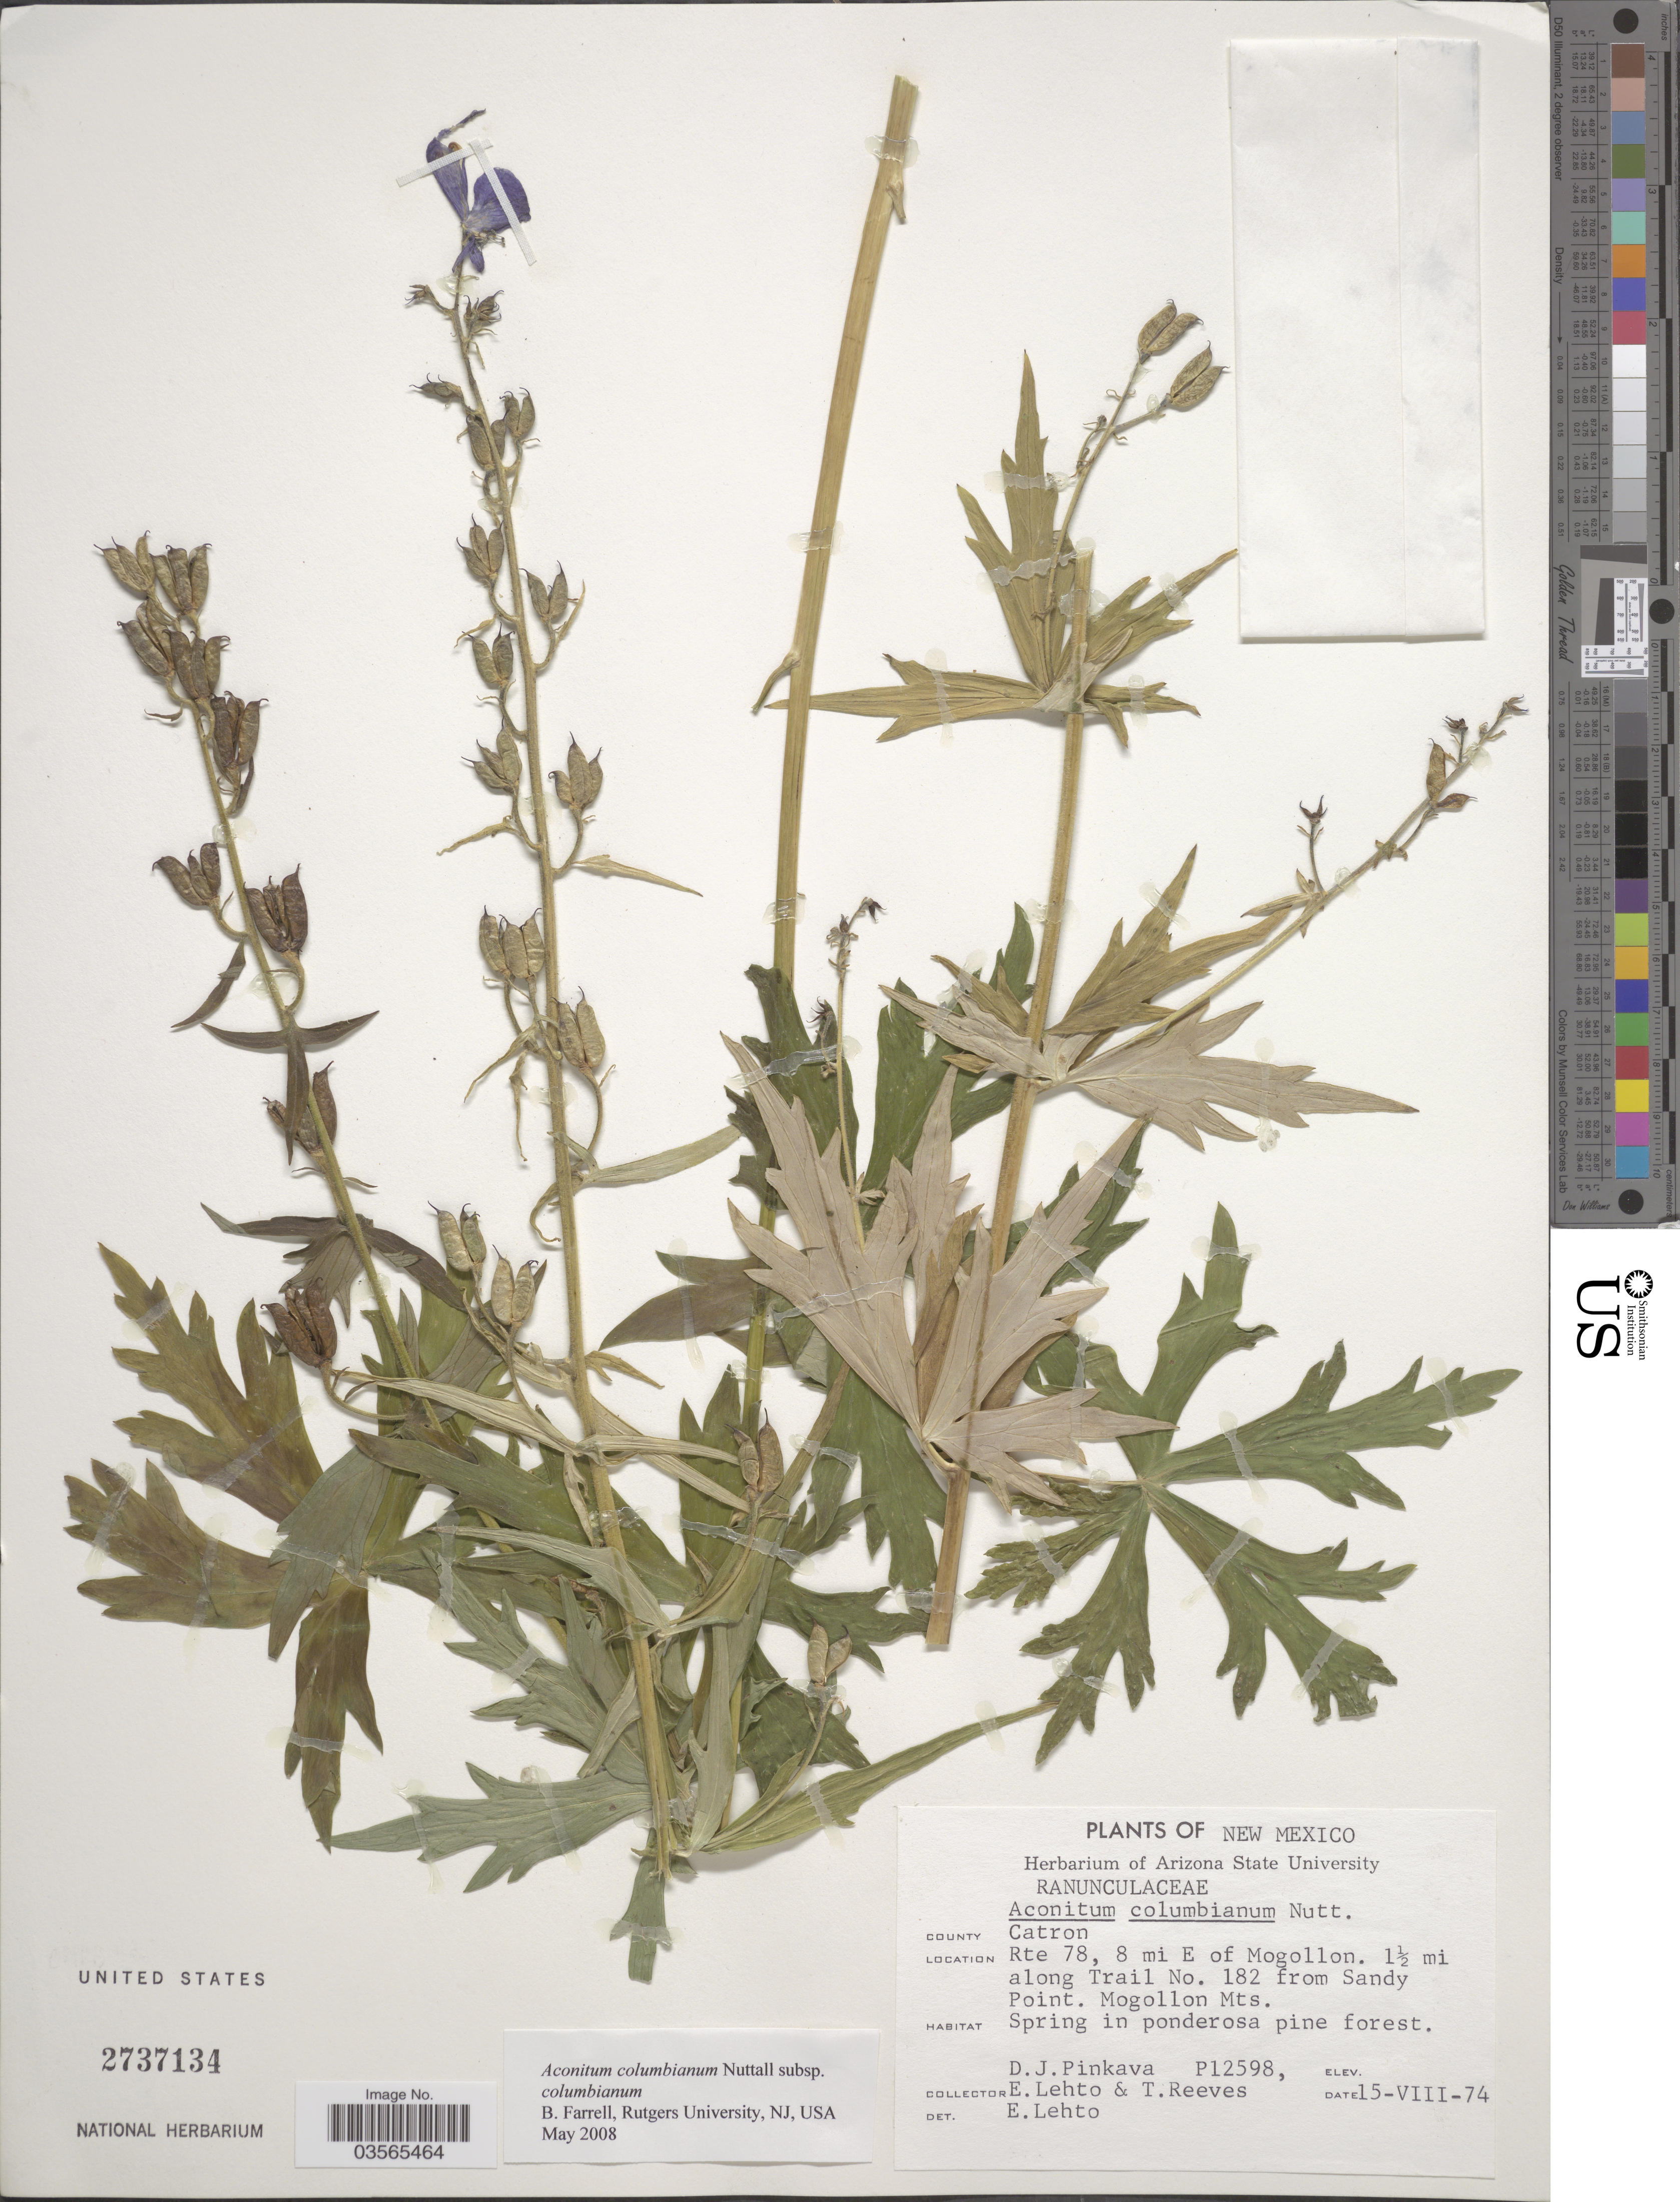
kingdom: Plantae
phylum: Tracheophyta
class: Magnoliopsida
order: Ranunculales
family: Ranunculaceae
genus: Aconitum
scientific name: Aconitum columbianum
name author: Nutt.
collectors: D. J. Pinkava, E. Lehto & T. Reeves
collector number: P12598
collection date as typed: Transcribed d/m/y: 15/8/74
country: United States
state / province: New Mexico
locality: County Catron. Rte 78, 8 mi E of Mogollon. 1½ mi along Trail No. 182 from Sandy Point. Mogollon Mts.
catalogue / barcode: US 2737134